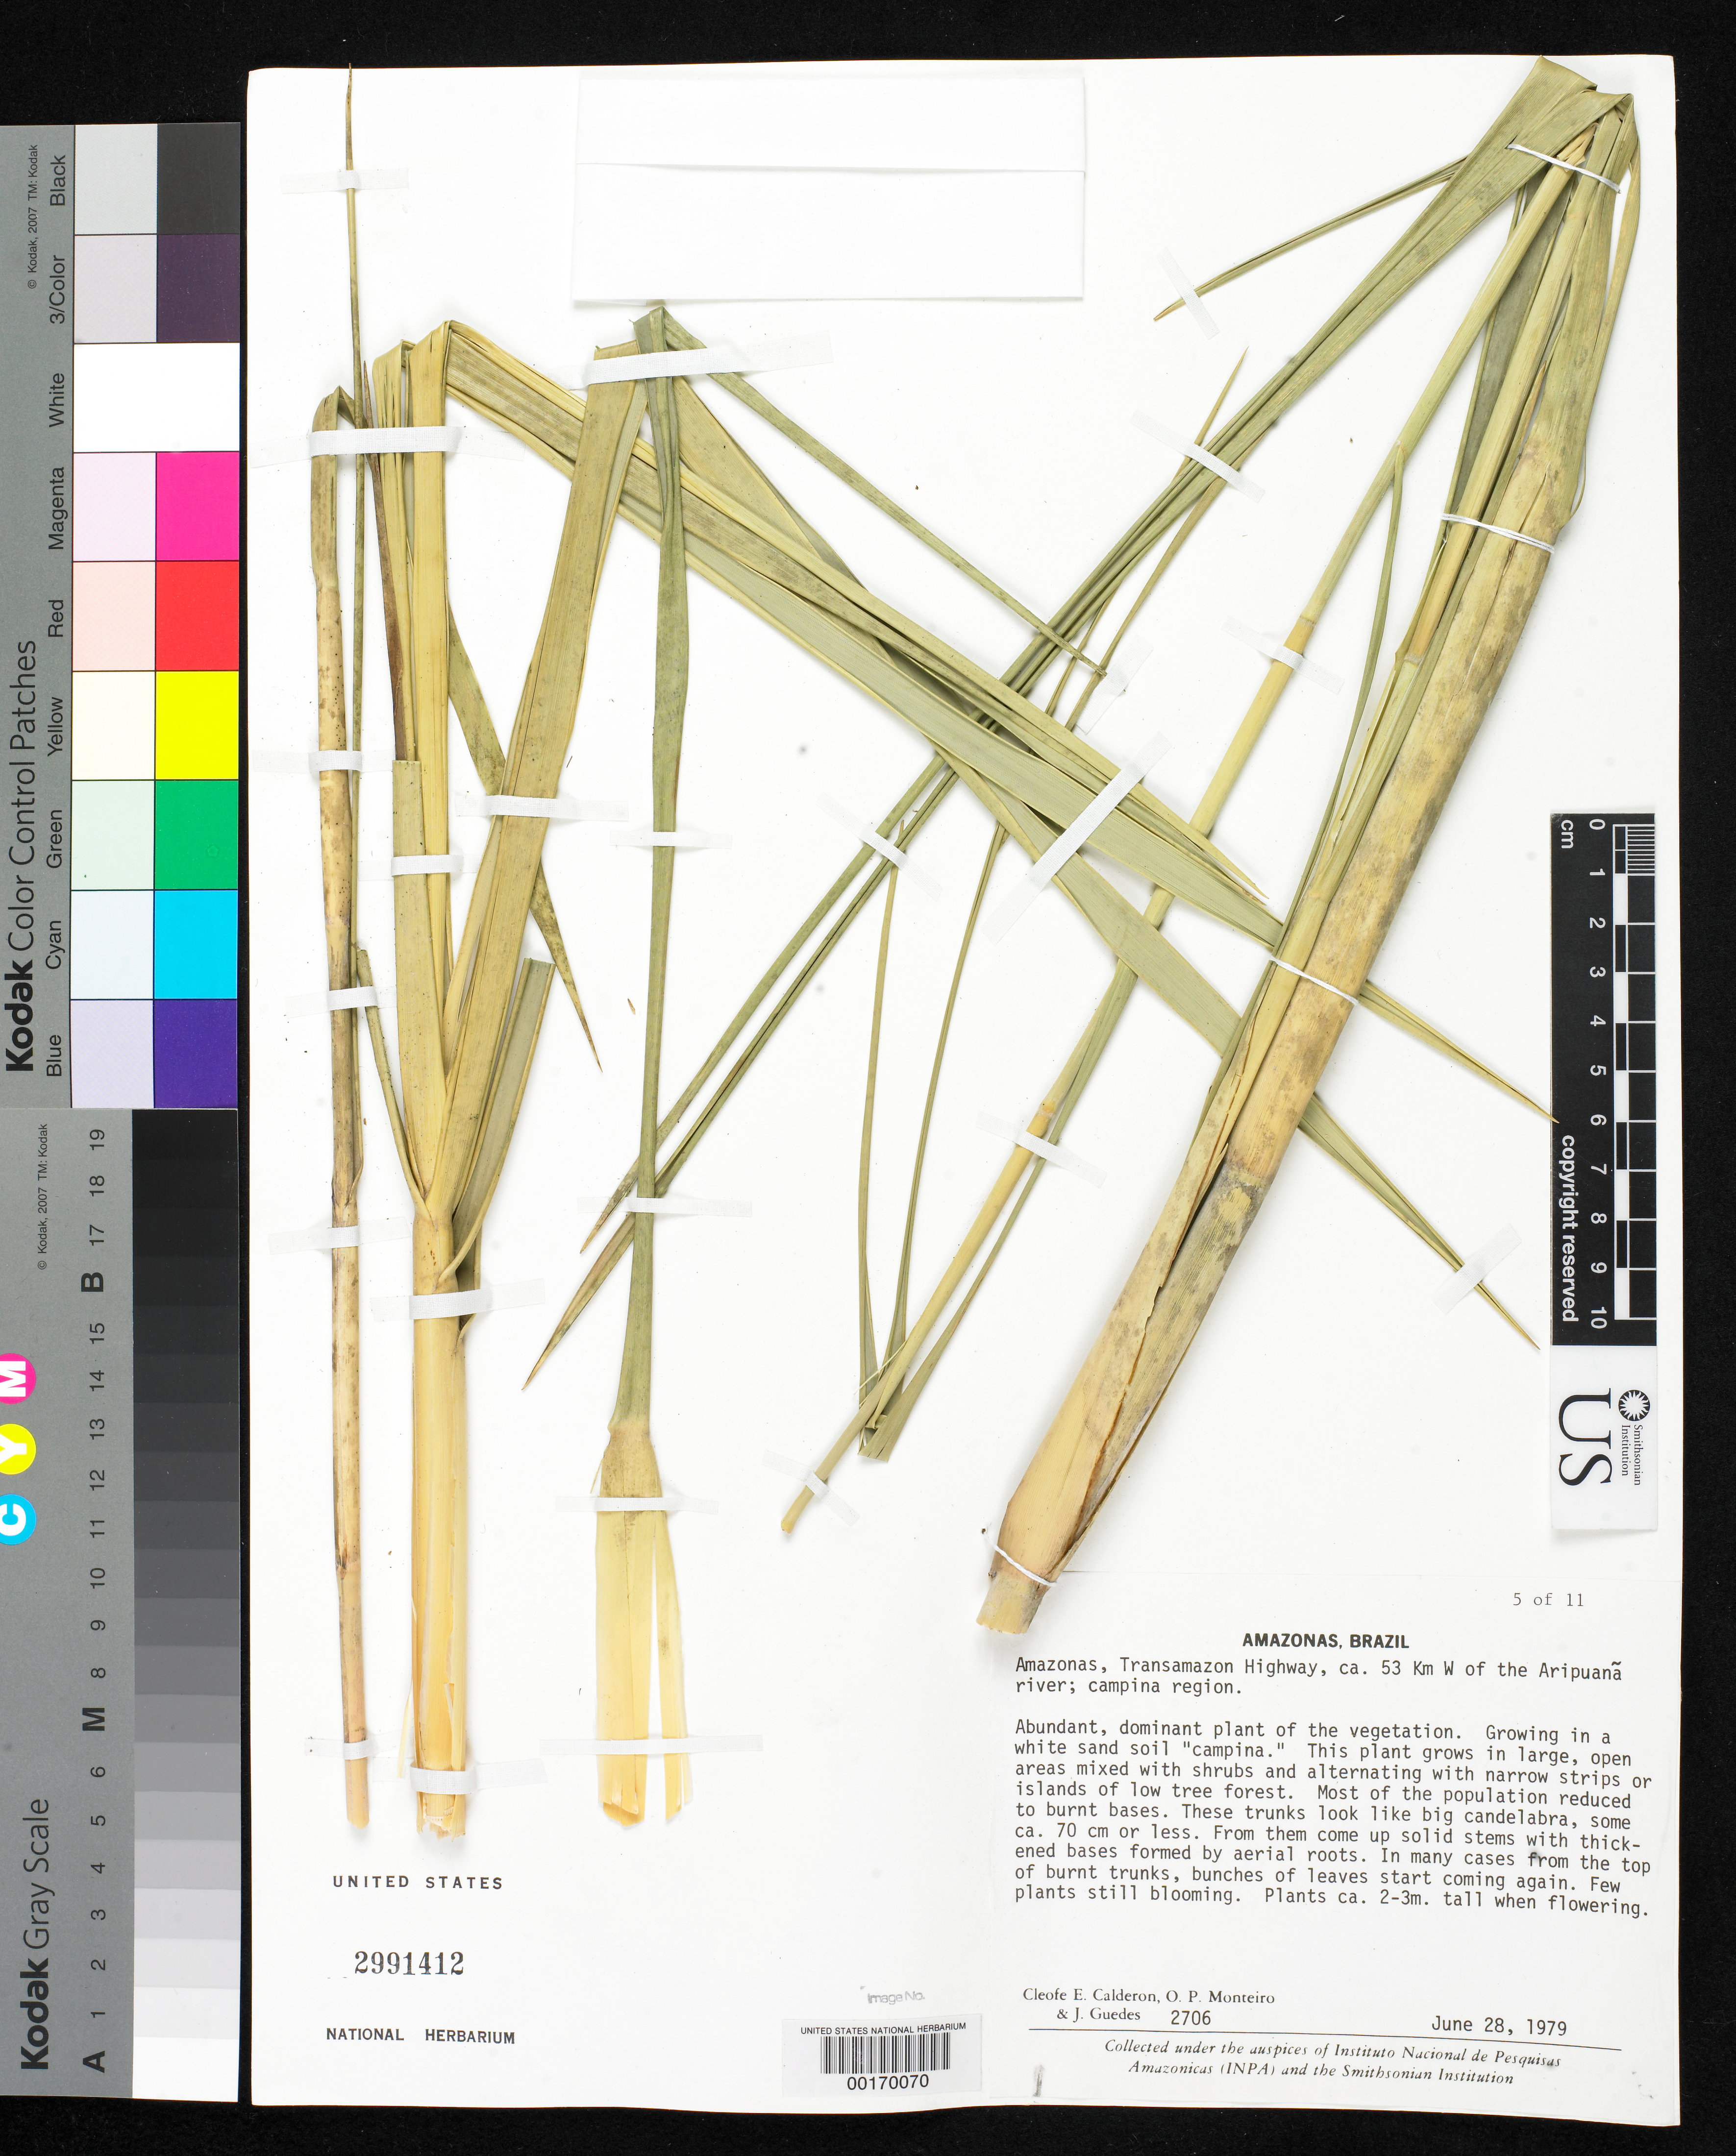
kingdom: Plantae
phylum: Tracheophyta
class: Liliopsida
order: Poales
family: Poaceae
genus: Arundoclaytonia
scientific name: Arundoclaytonia dissimilis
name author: Davidse & J.L. Ellis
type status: Isotype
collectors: C. E. Calderón, O. P. Monteiro & J. Guedes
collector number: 2706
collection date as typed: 28 Jun 1979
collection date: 1979-06-28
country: Brazil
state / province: Amazonas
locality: Transamazon Highway, ca. 53 km W of Aripuana River, Campina Region.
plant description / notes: Additional type material filed separately with bulky bamboos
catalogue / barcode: US 2991412